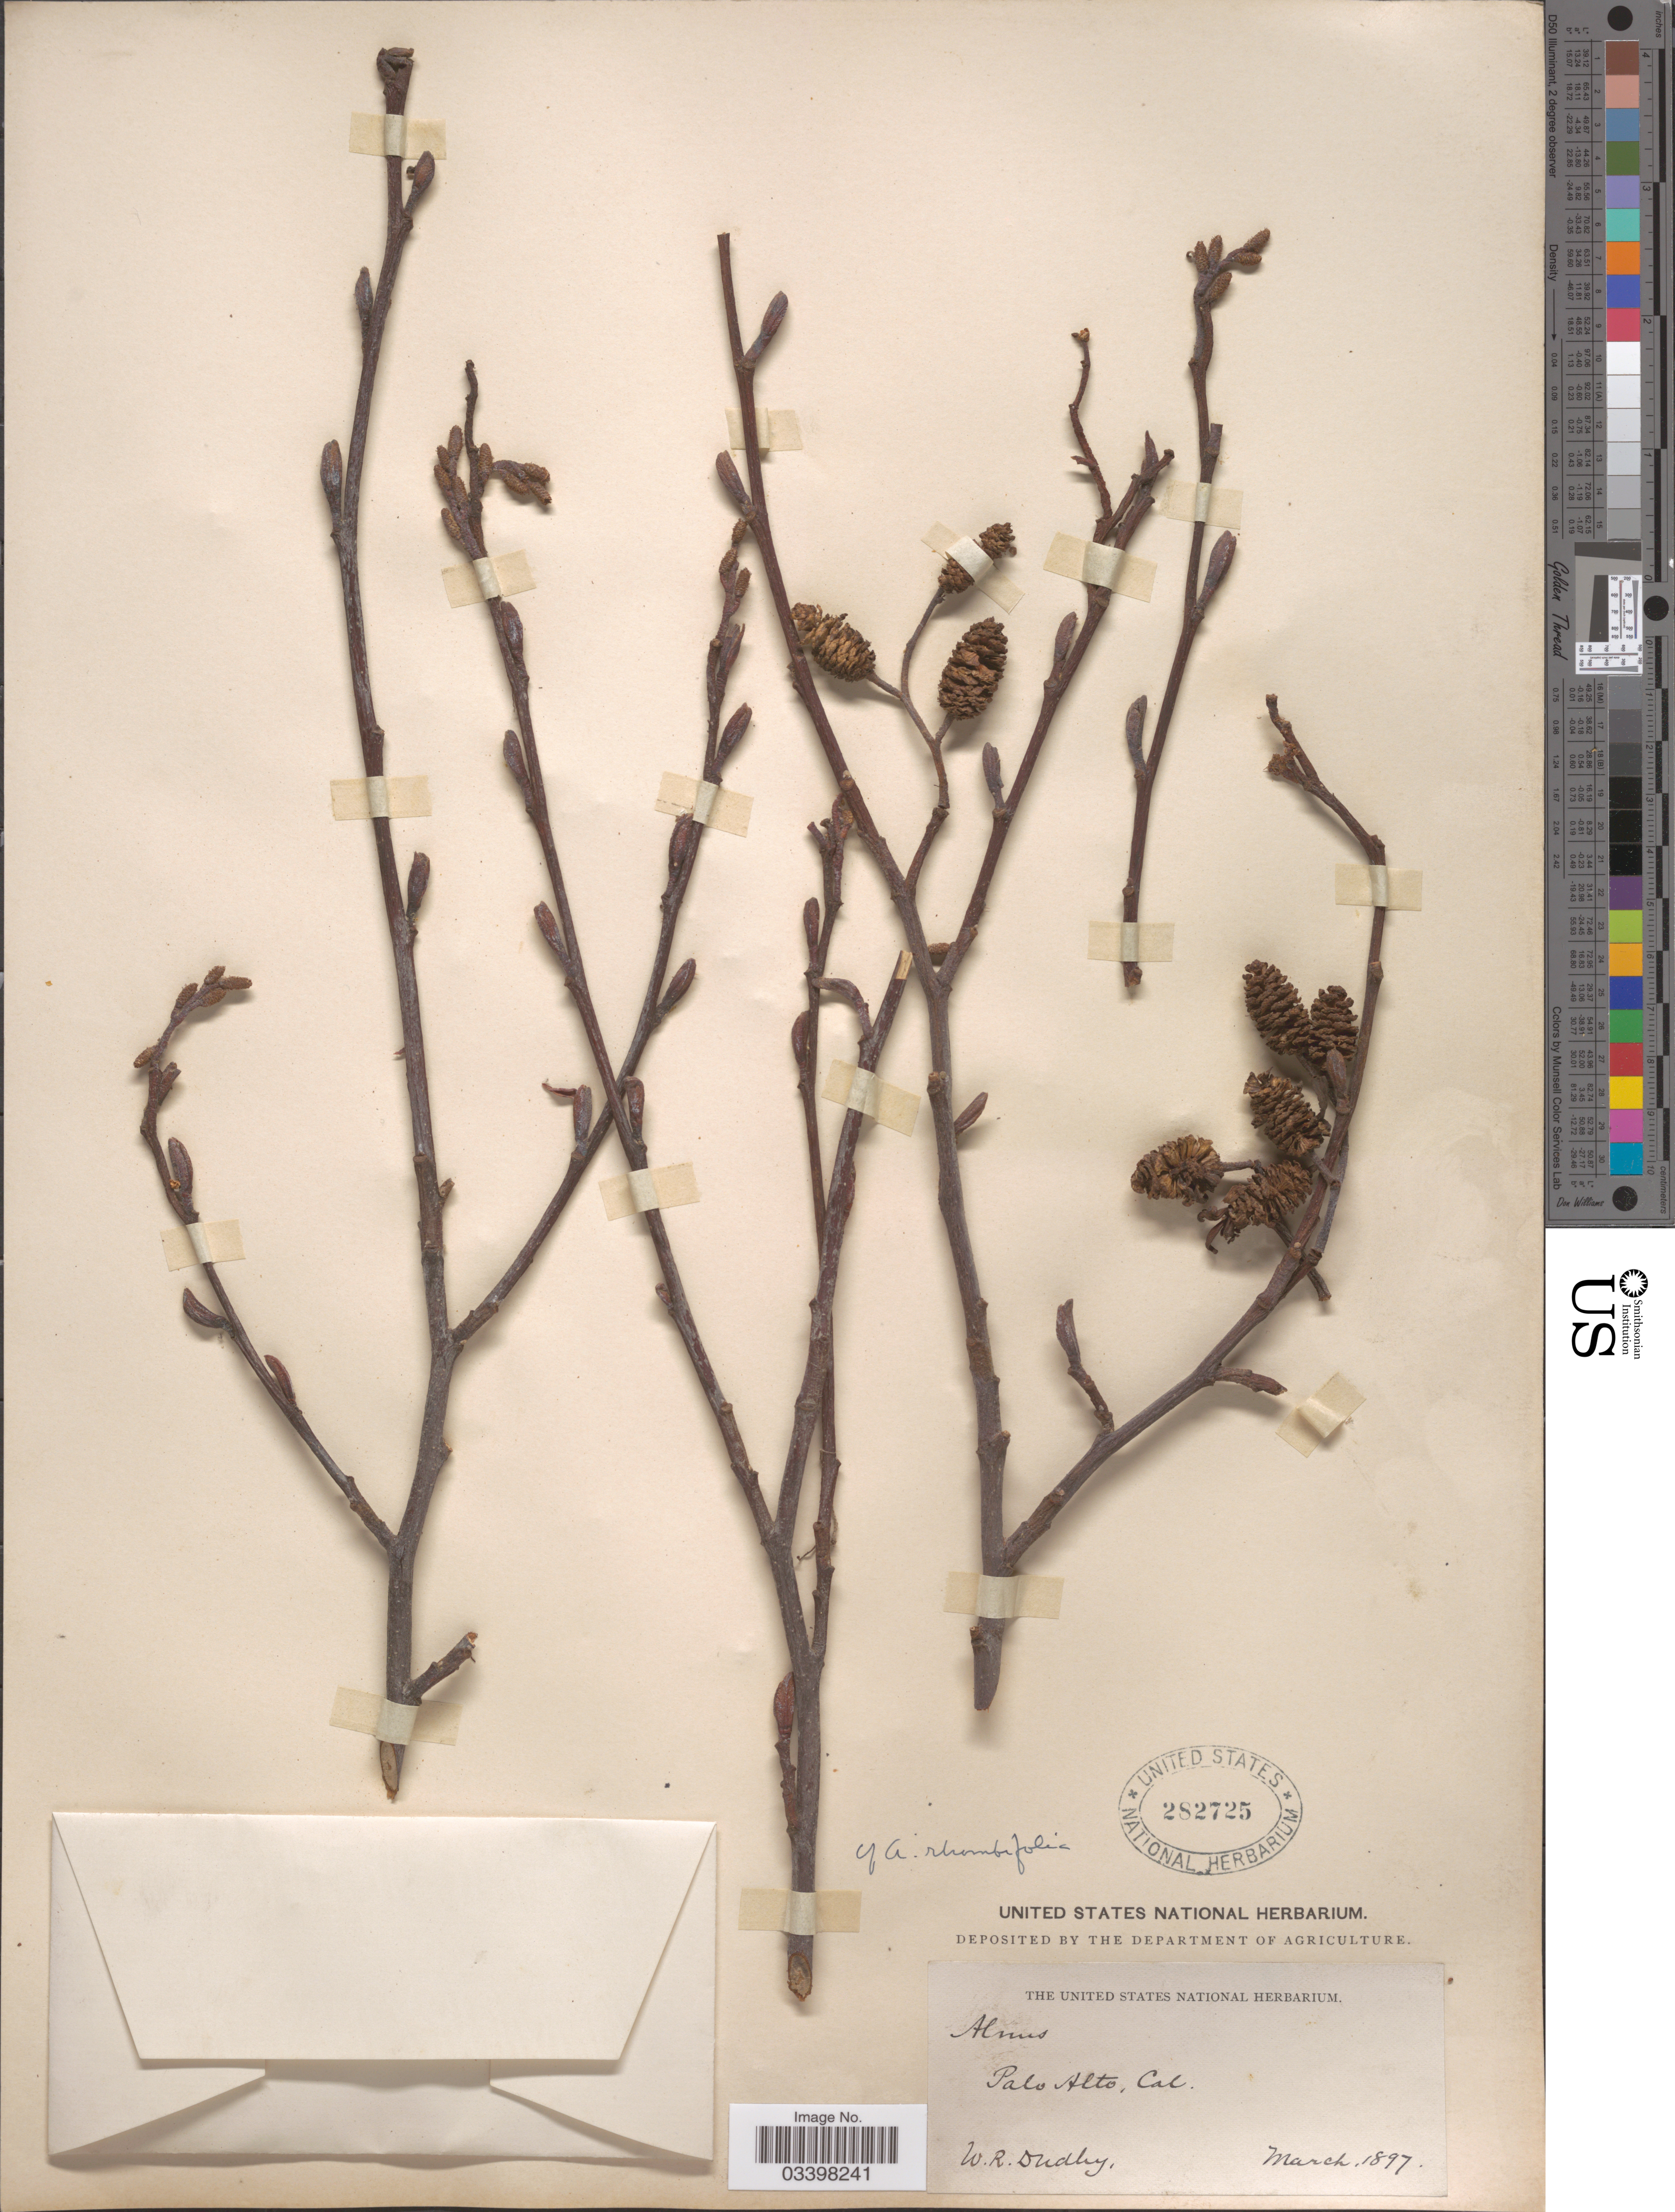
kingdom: Plantae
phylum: Tracheophyta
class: Magnoliopsida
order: Fagales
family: Betulaceae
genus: Alnus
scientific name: Alnus rhombifolia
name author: Nutt.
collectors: W. Dudley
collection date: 1897-03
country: United States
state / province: California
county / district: Santa Clara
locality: Palo Alto.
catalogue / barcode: US 282725